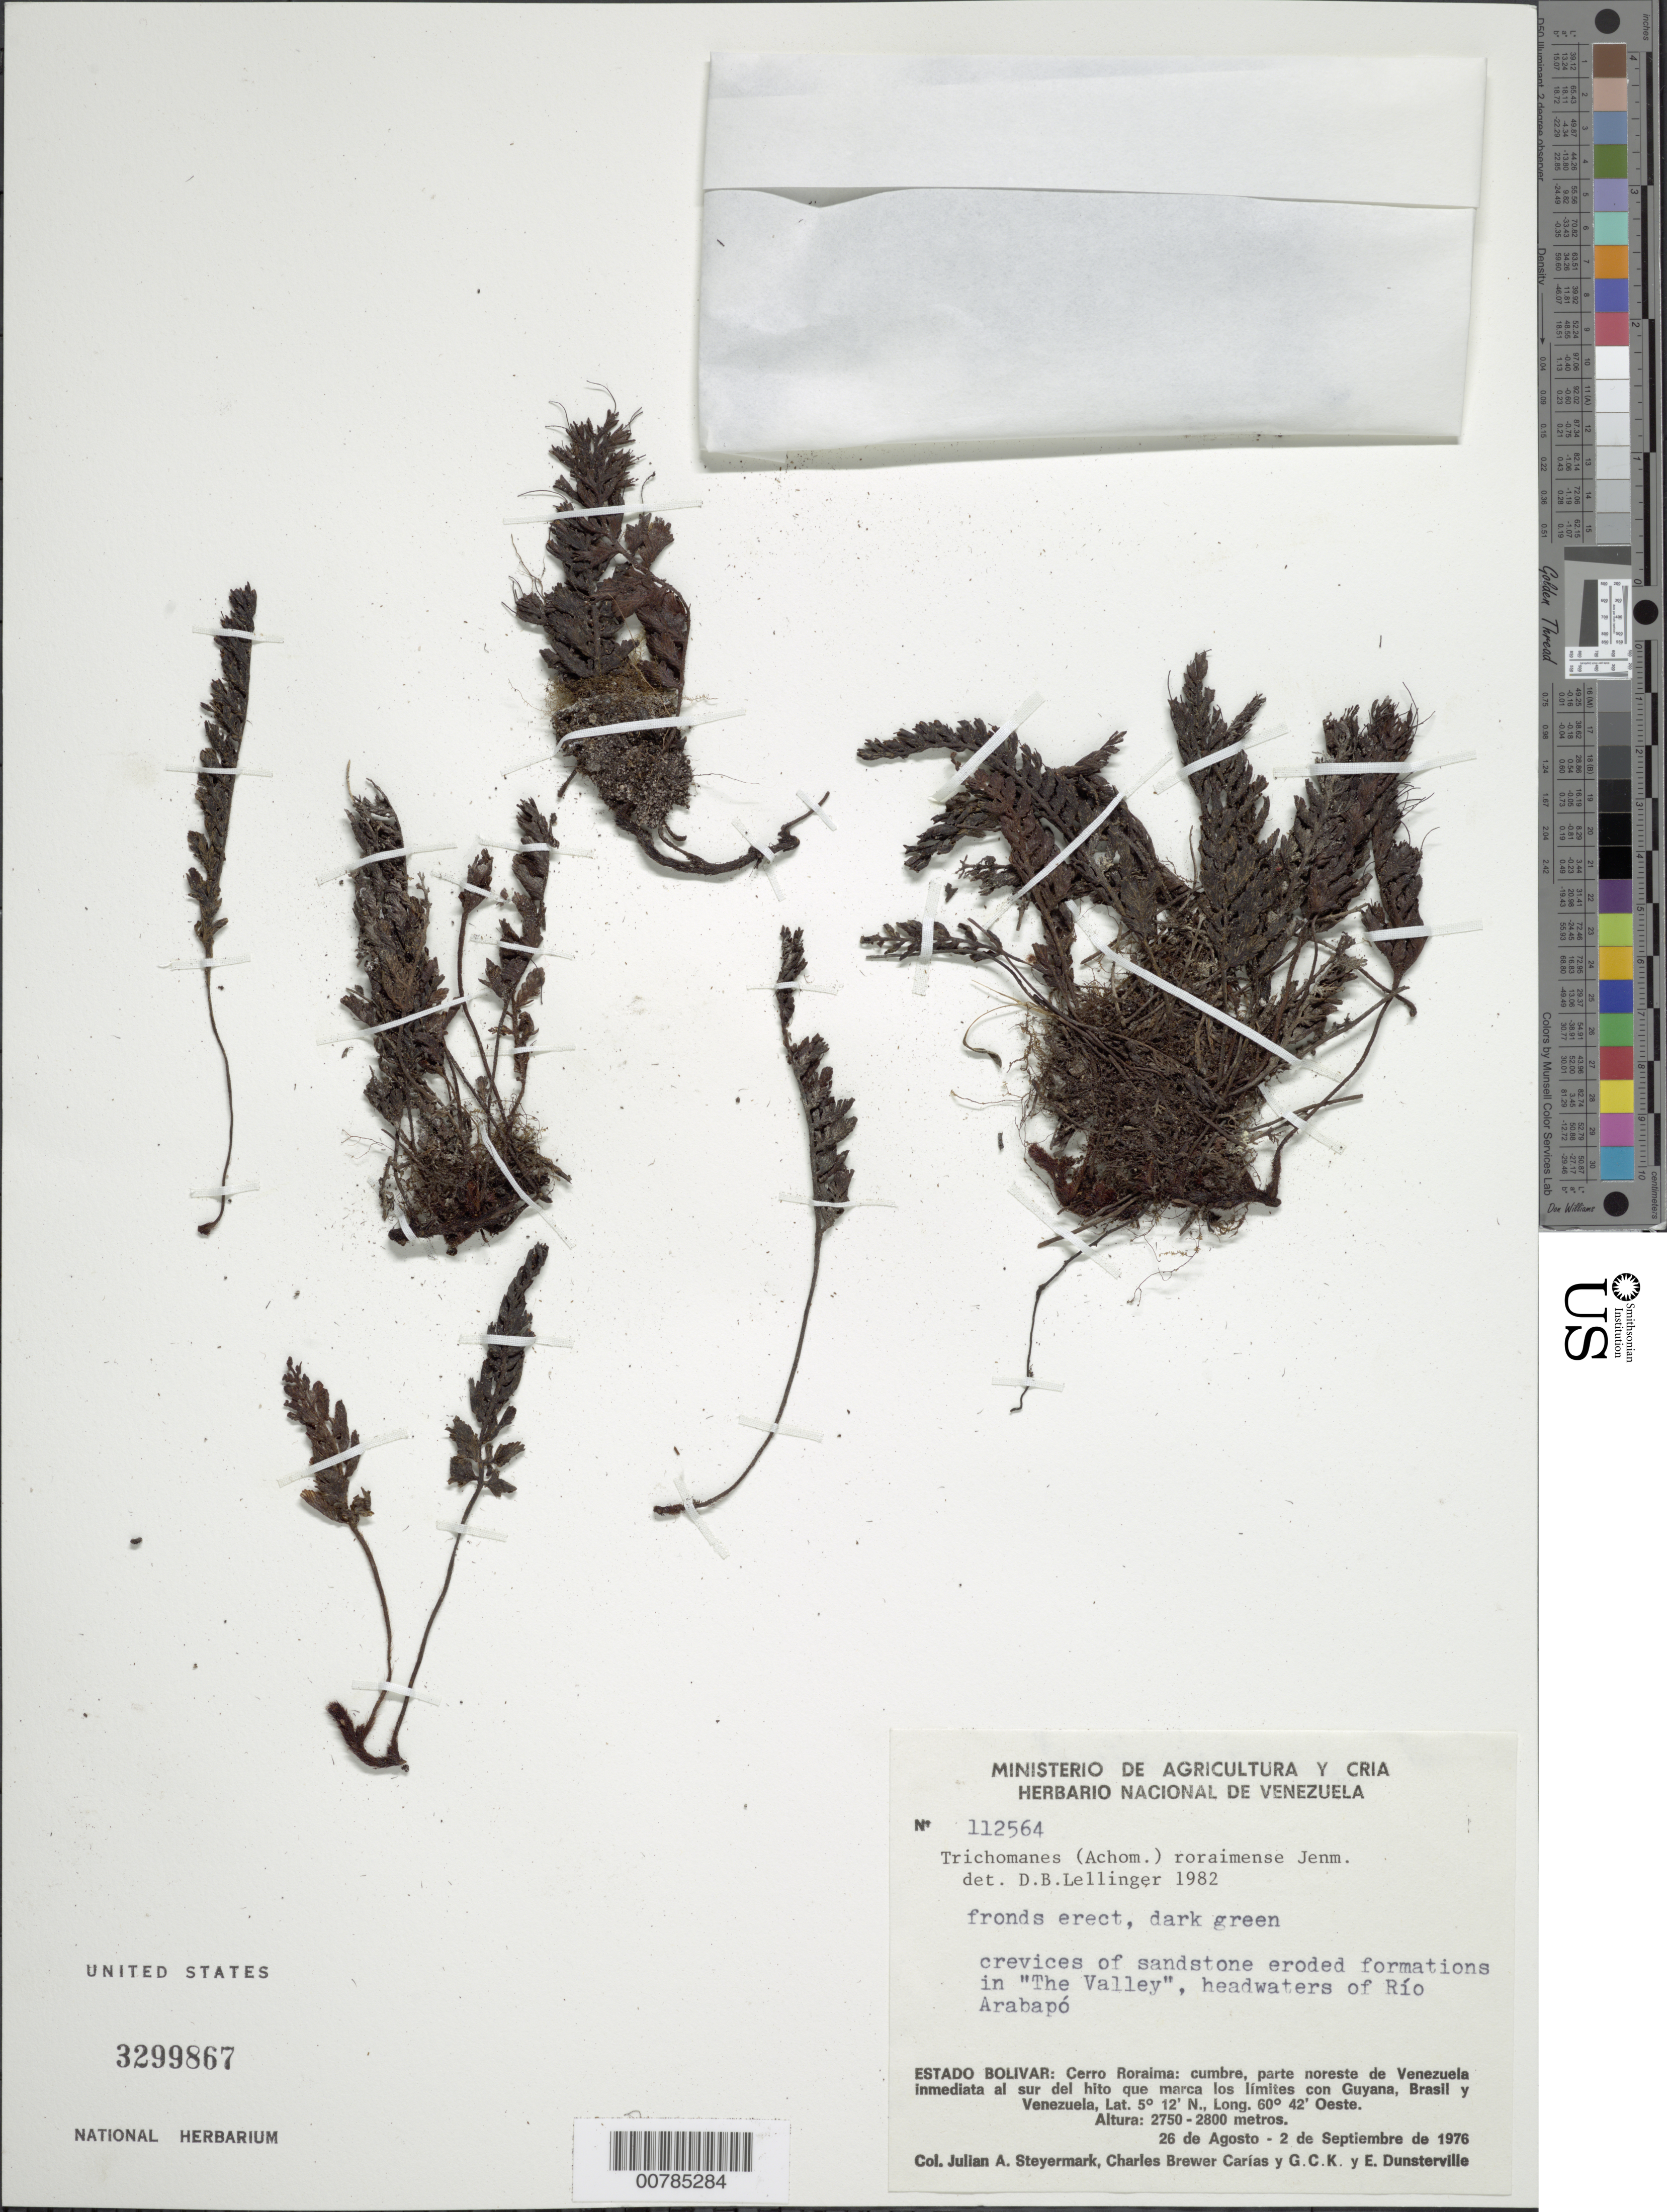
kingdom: Plantae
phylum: Tracheophyta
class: Polypodiopsida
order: Hymenophyllales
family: Hymenophyllaceae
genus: Trichomanes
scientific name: Trichomanes roraimense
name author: Jenman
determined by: Lellinger, David B., (BOT), Smithsonian Institution - National Museum of Natural History (UNITED STATES)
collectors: J. Steyermark, C. Brewer-Carias, G. C. K. Dunsterville & E. Dunsterville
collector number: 112564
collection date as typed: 26-Aug-76 to 2-Sep-76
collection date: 1976-08-26/1976-09-02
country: Venezuela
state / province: Bolívar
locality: Cerro Roraima: cumbre, parte NO de Venezuela immediata al sur del hito que marca los limites con Guyana, Brasil y Venezuela, in "El Valle", headwaters of Río Arabapó.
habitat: Crevices of sandstone eroded formations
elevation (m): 2750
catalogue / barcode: US 3299867